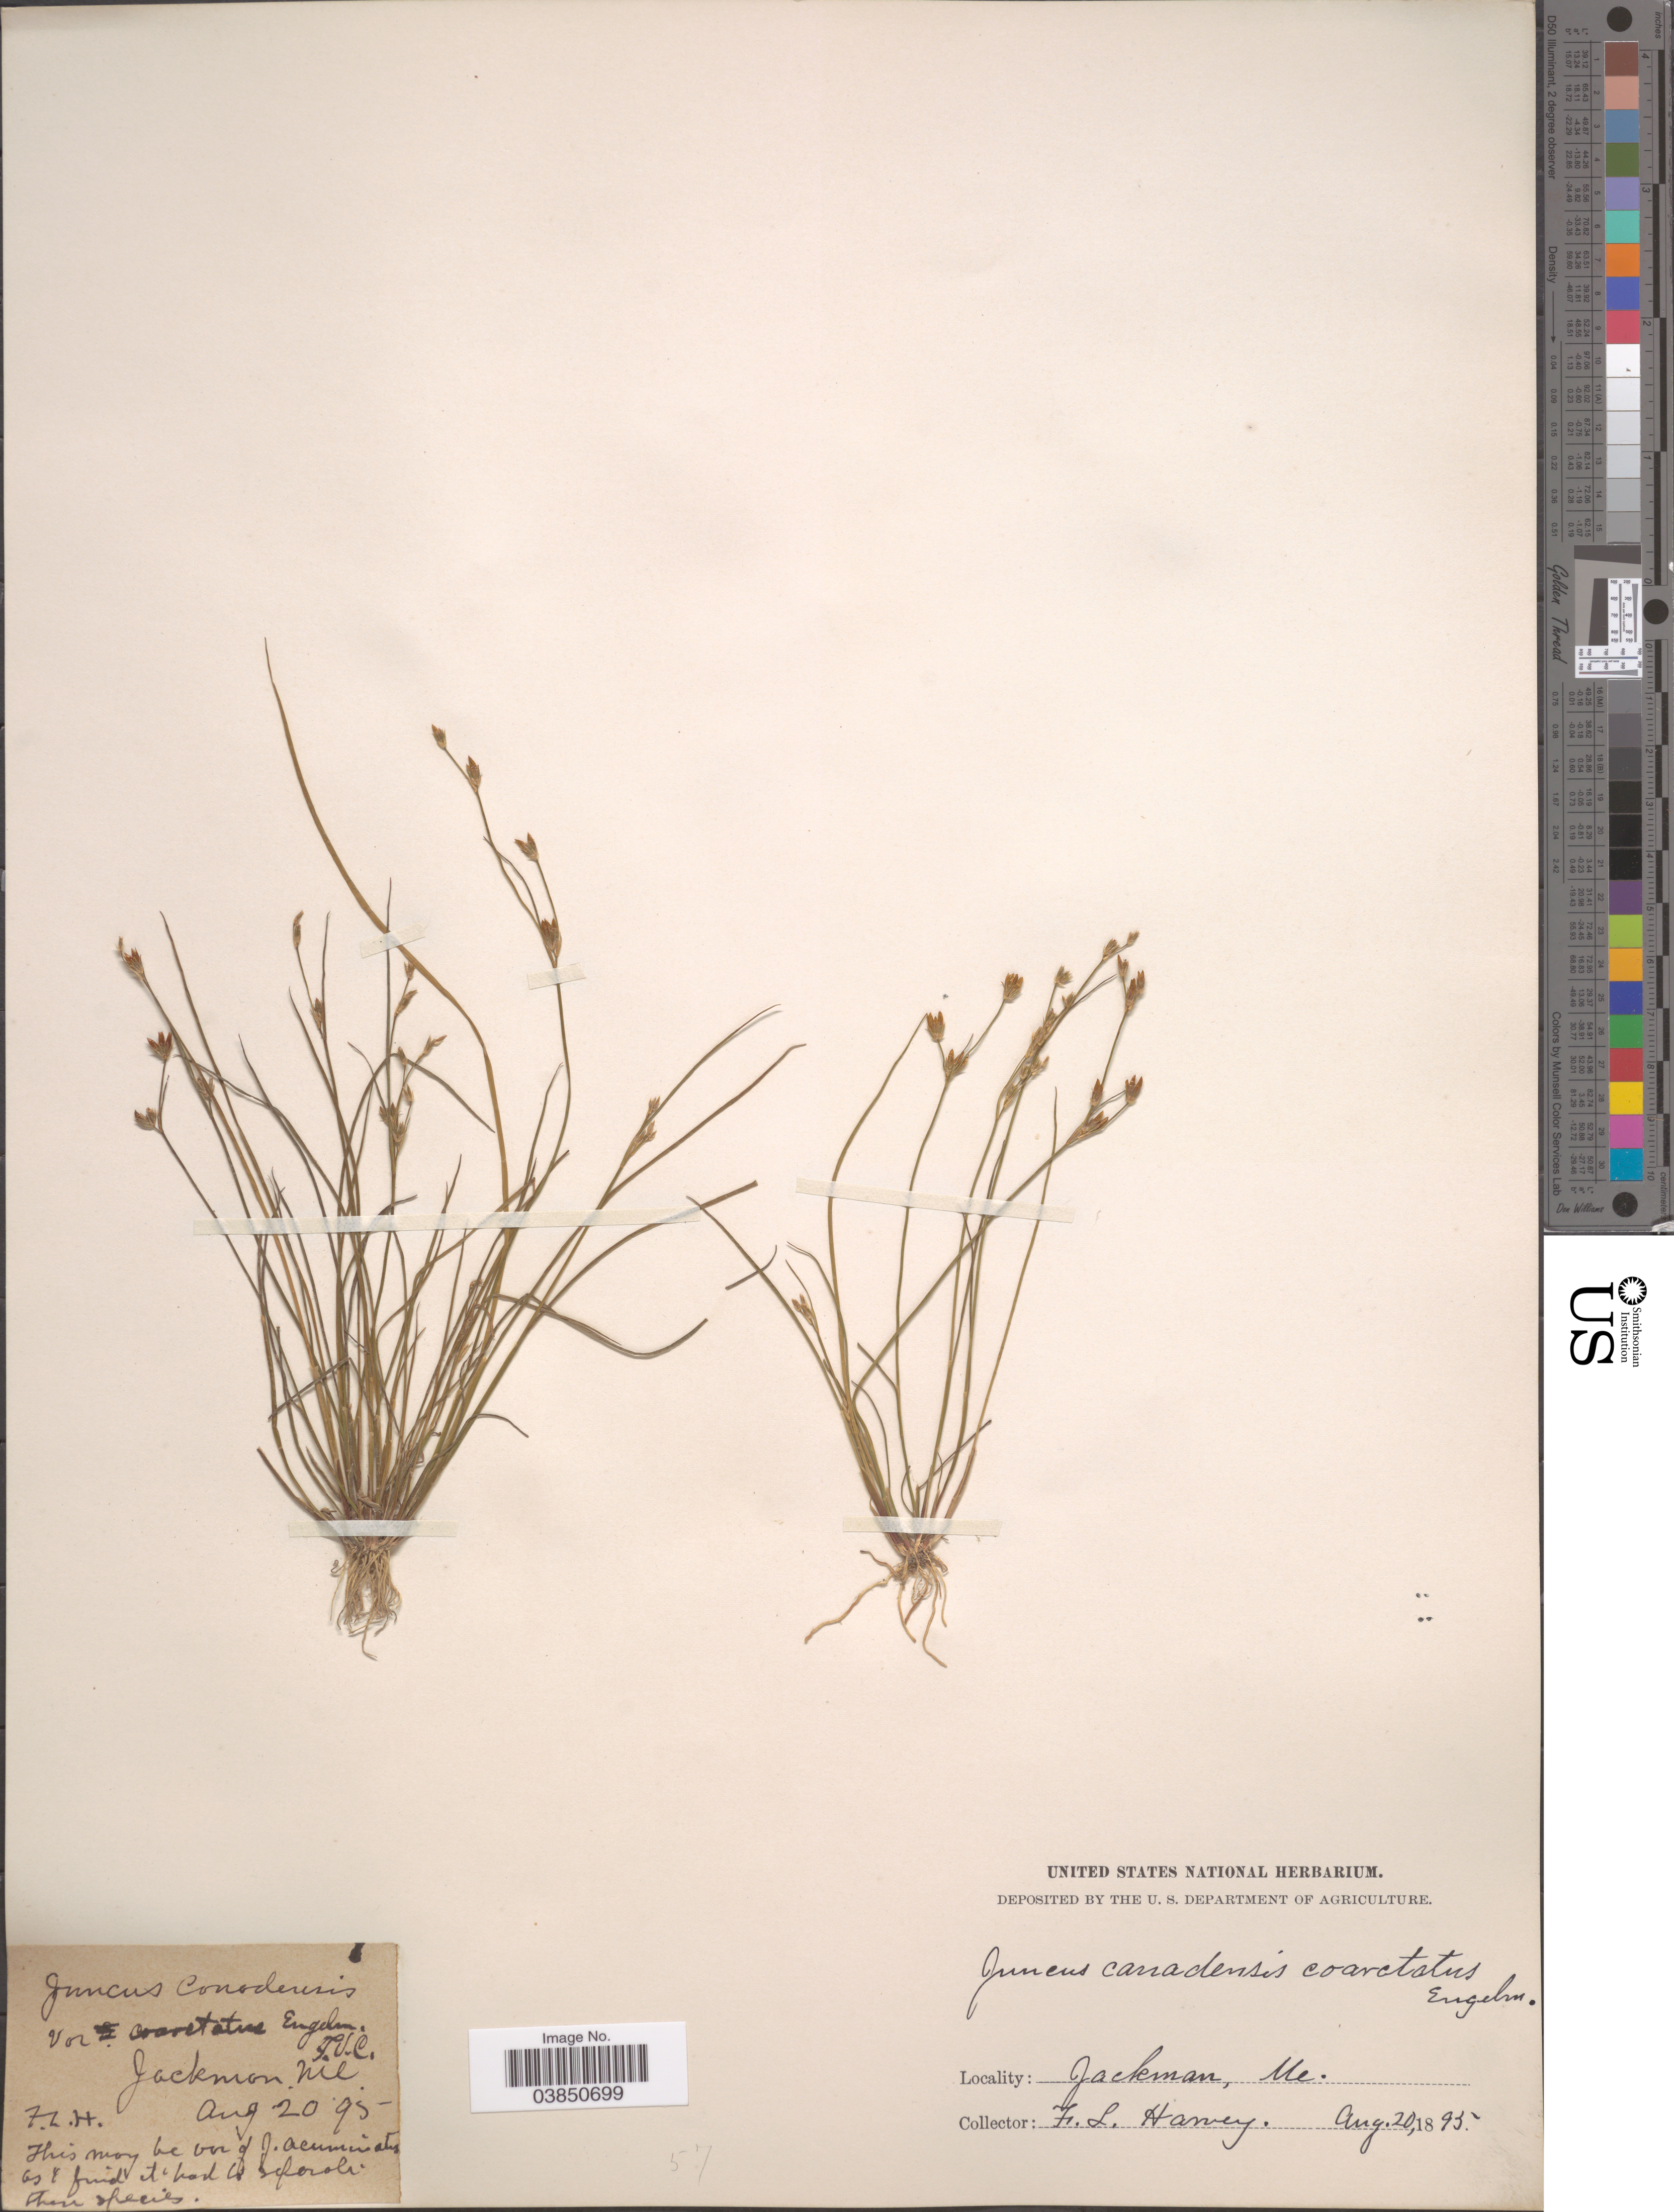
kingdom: Plantae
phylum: Tracheophyta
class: Liliopsida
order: Poales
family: Juncaceae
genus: Juncus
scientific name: Juncus brevicaudatus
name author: (Engelm.) Fernald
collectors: F. L. Harvey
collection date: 1895-08-20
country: United States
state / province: Maine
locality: Jackman.